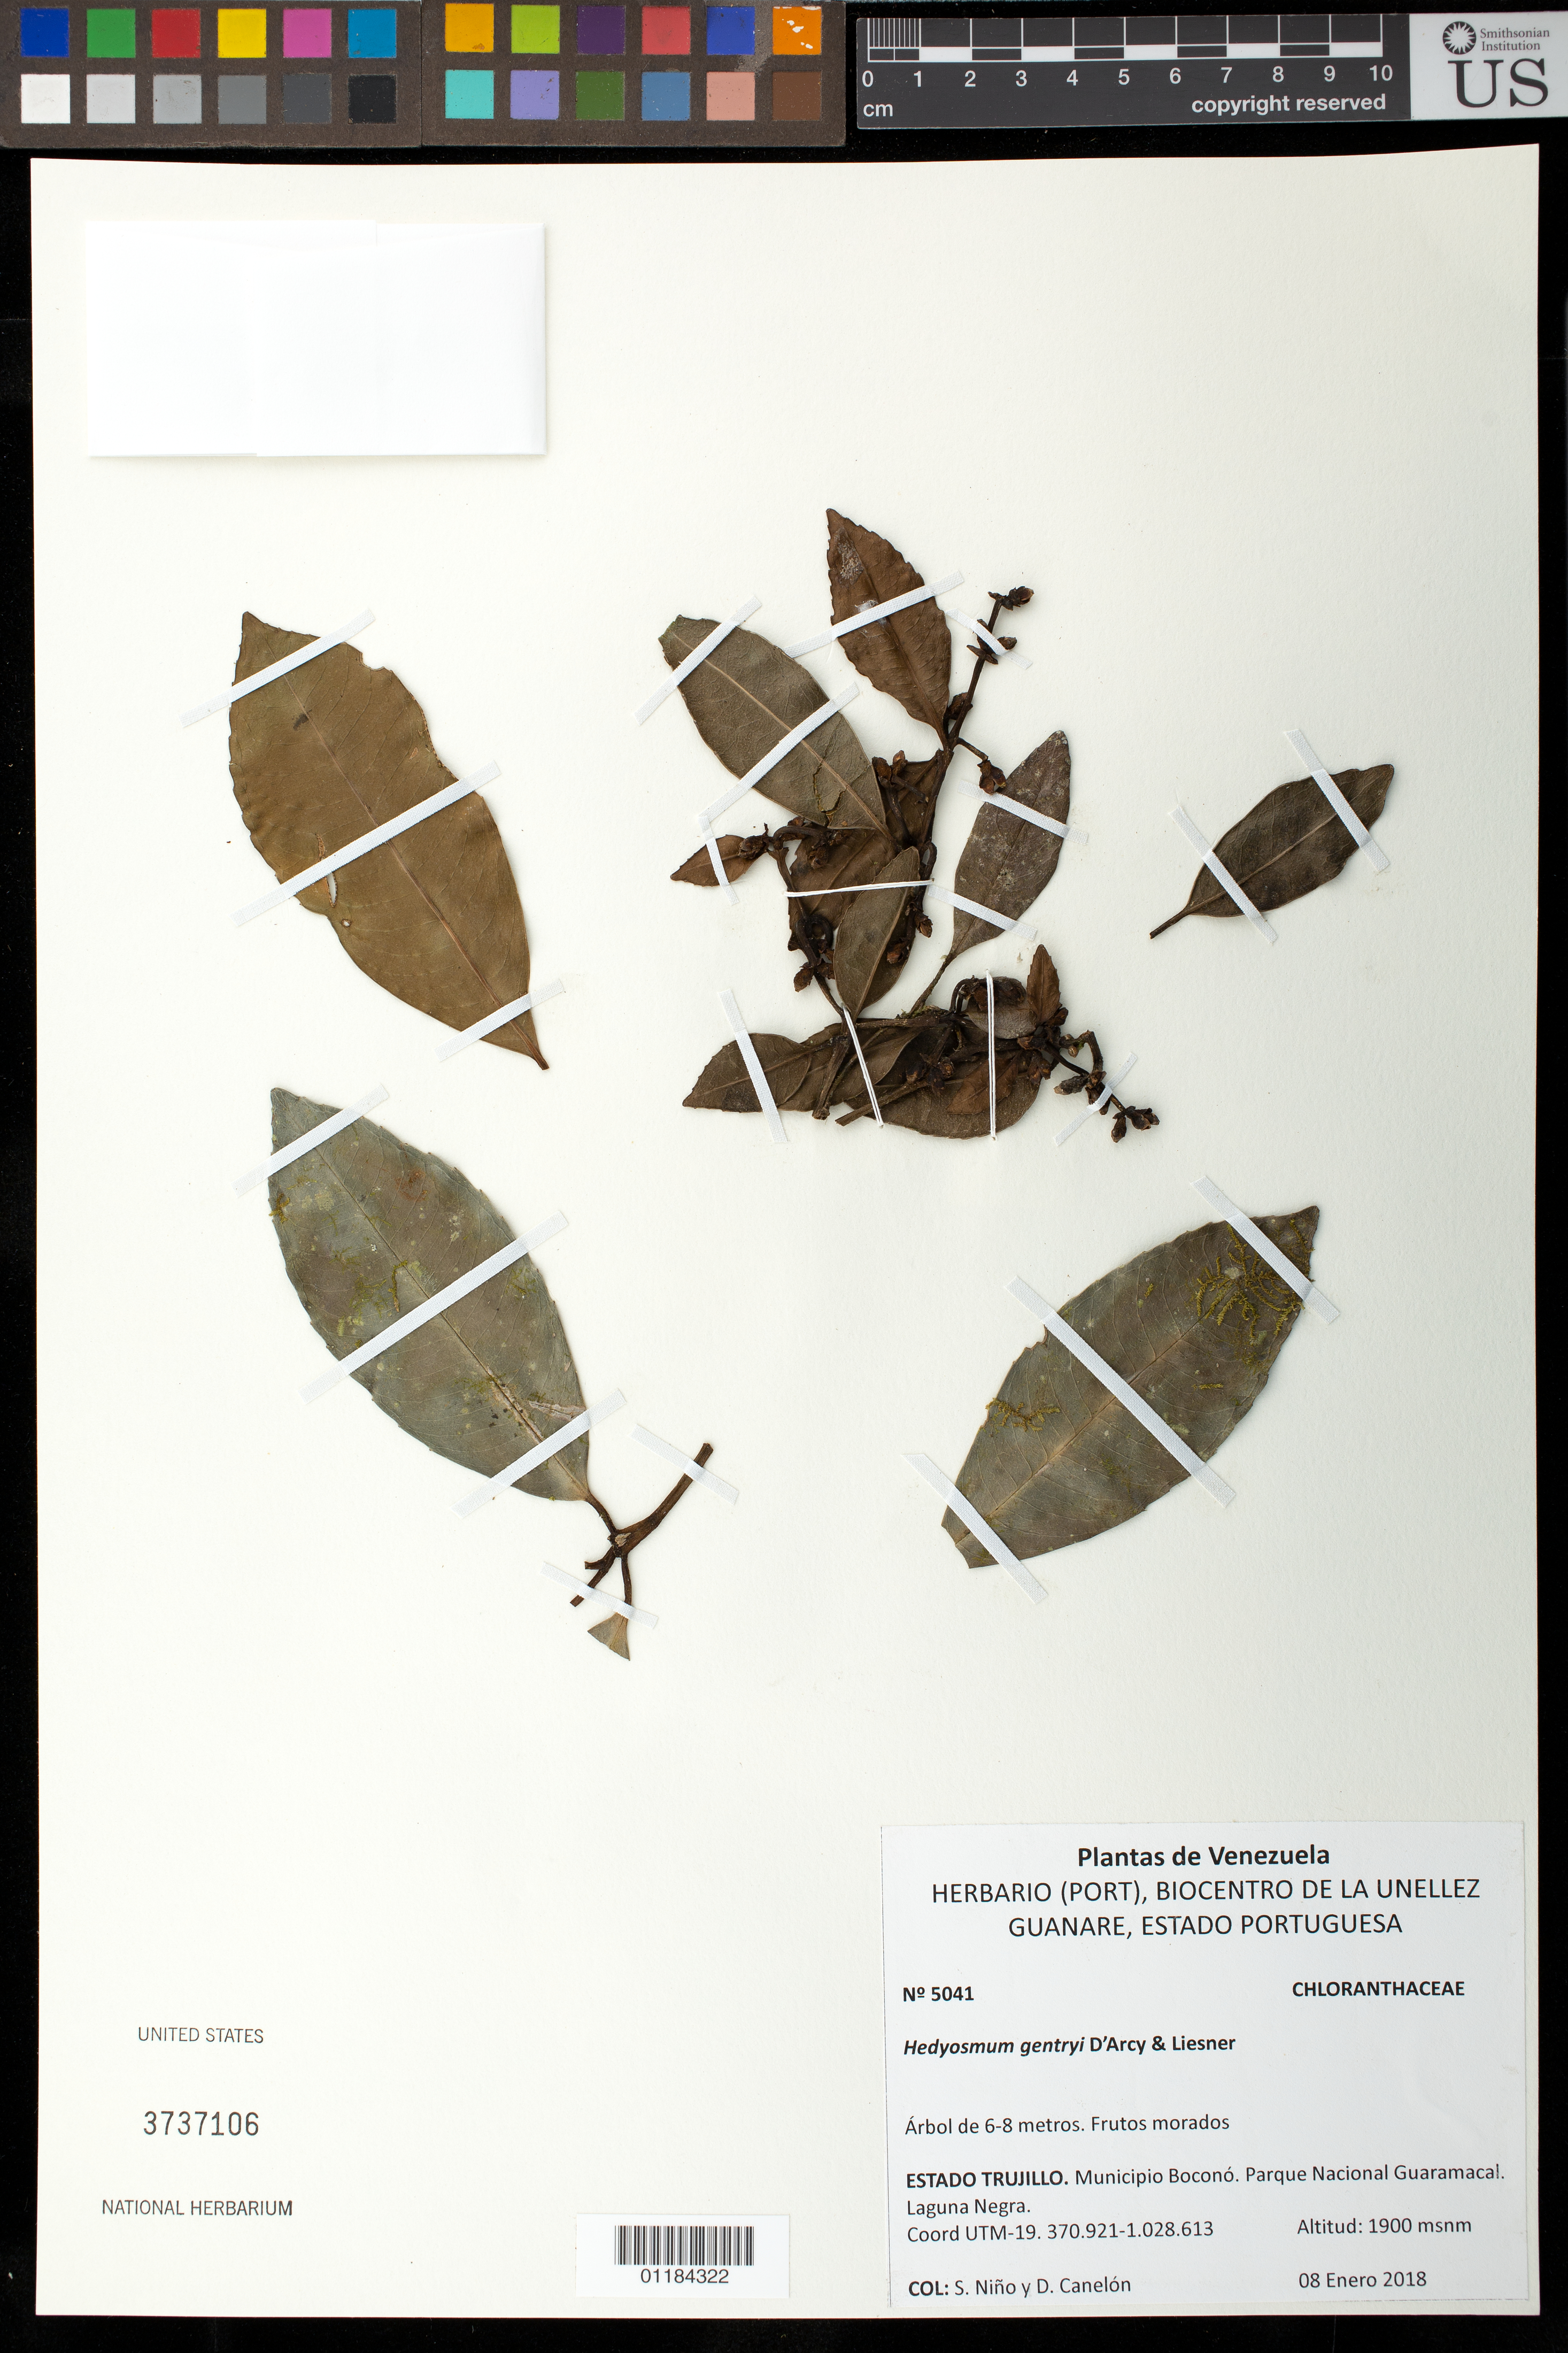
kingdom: Plantae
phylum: Tracheophyta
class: Magnoliopsida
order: Chloranthales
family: Chloranthaceae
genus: Hedyosmum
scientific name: Hedyosmum gentryi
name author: D'Arcy & Liesner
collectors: S. M. Niño & D. Canelón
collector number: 5041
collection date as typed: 08 Enero 2018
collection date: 2018-01-08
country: Venezuela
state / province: Trujillo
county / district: Boconó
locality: Parque Nacional Guaramacal. Laguna Negra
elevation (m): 1900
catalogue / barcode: US 3737106